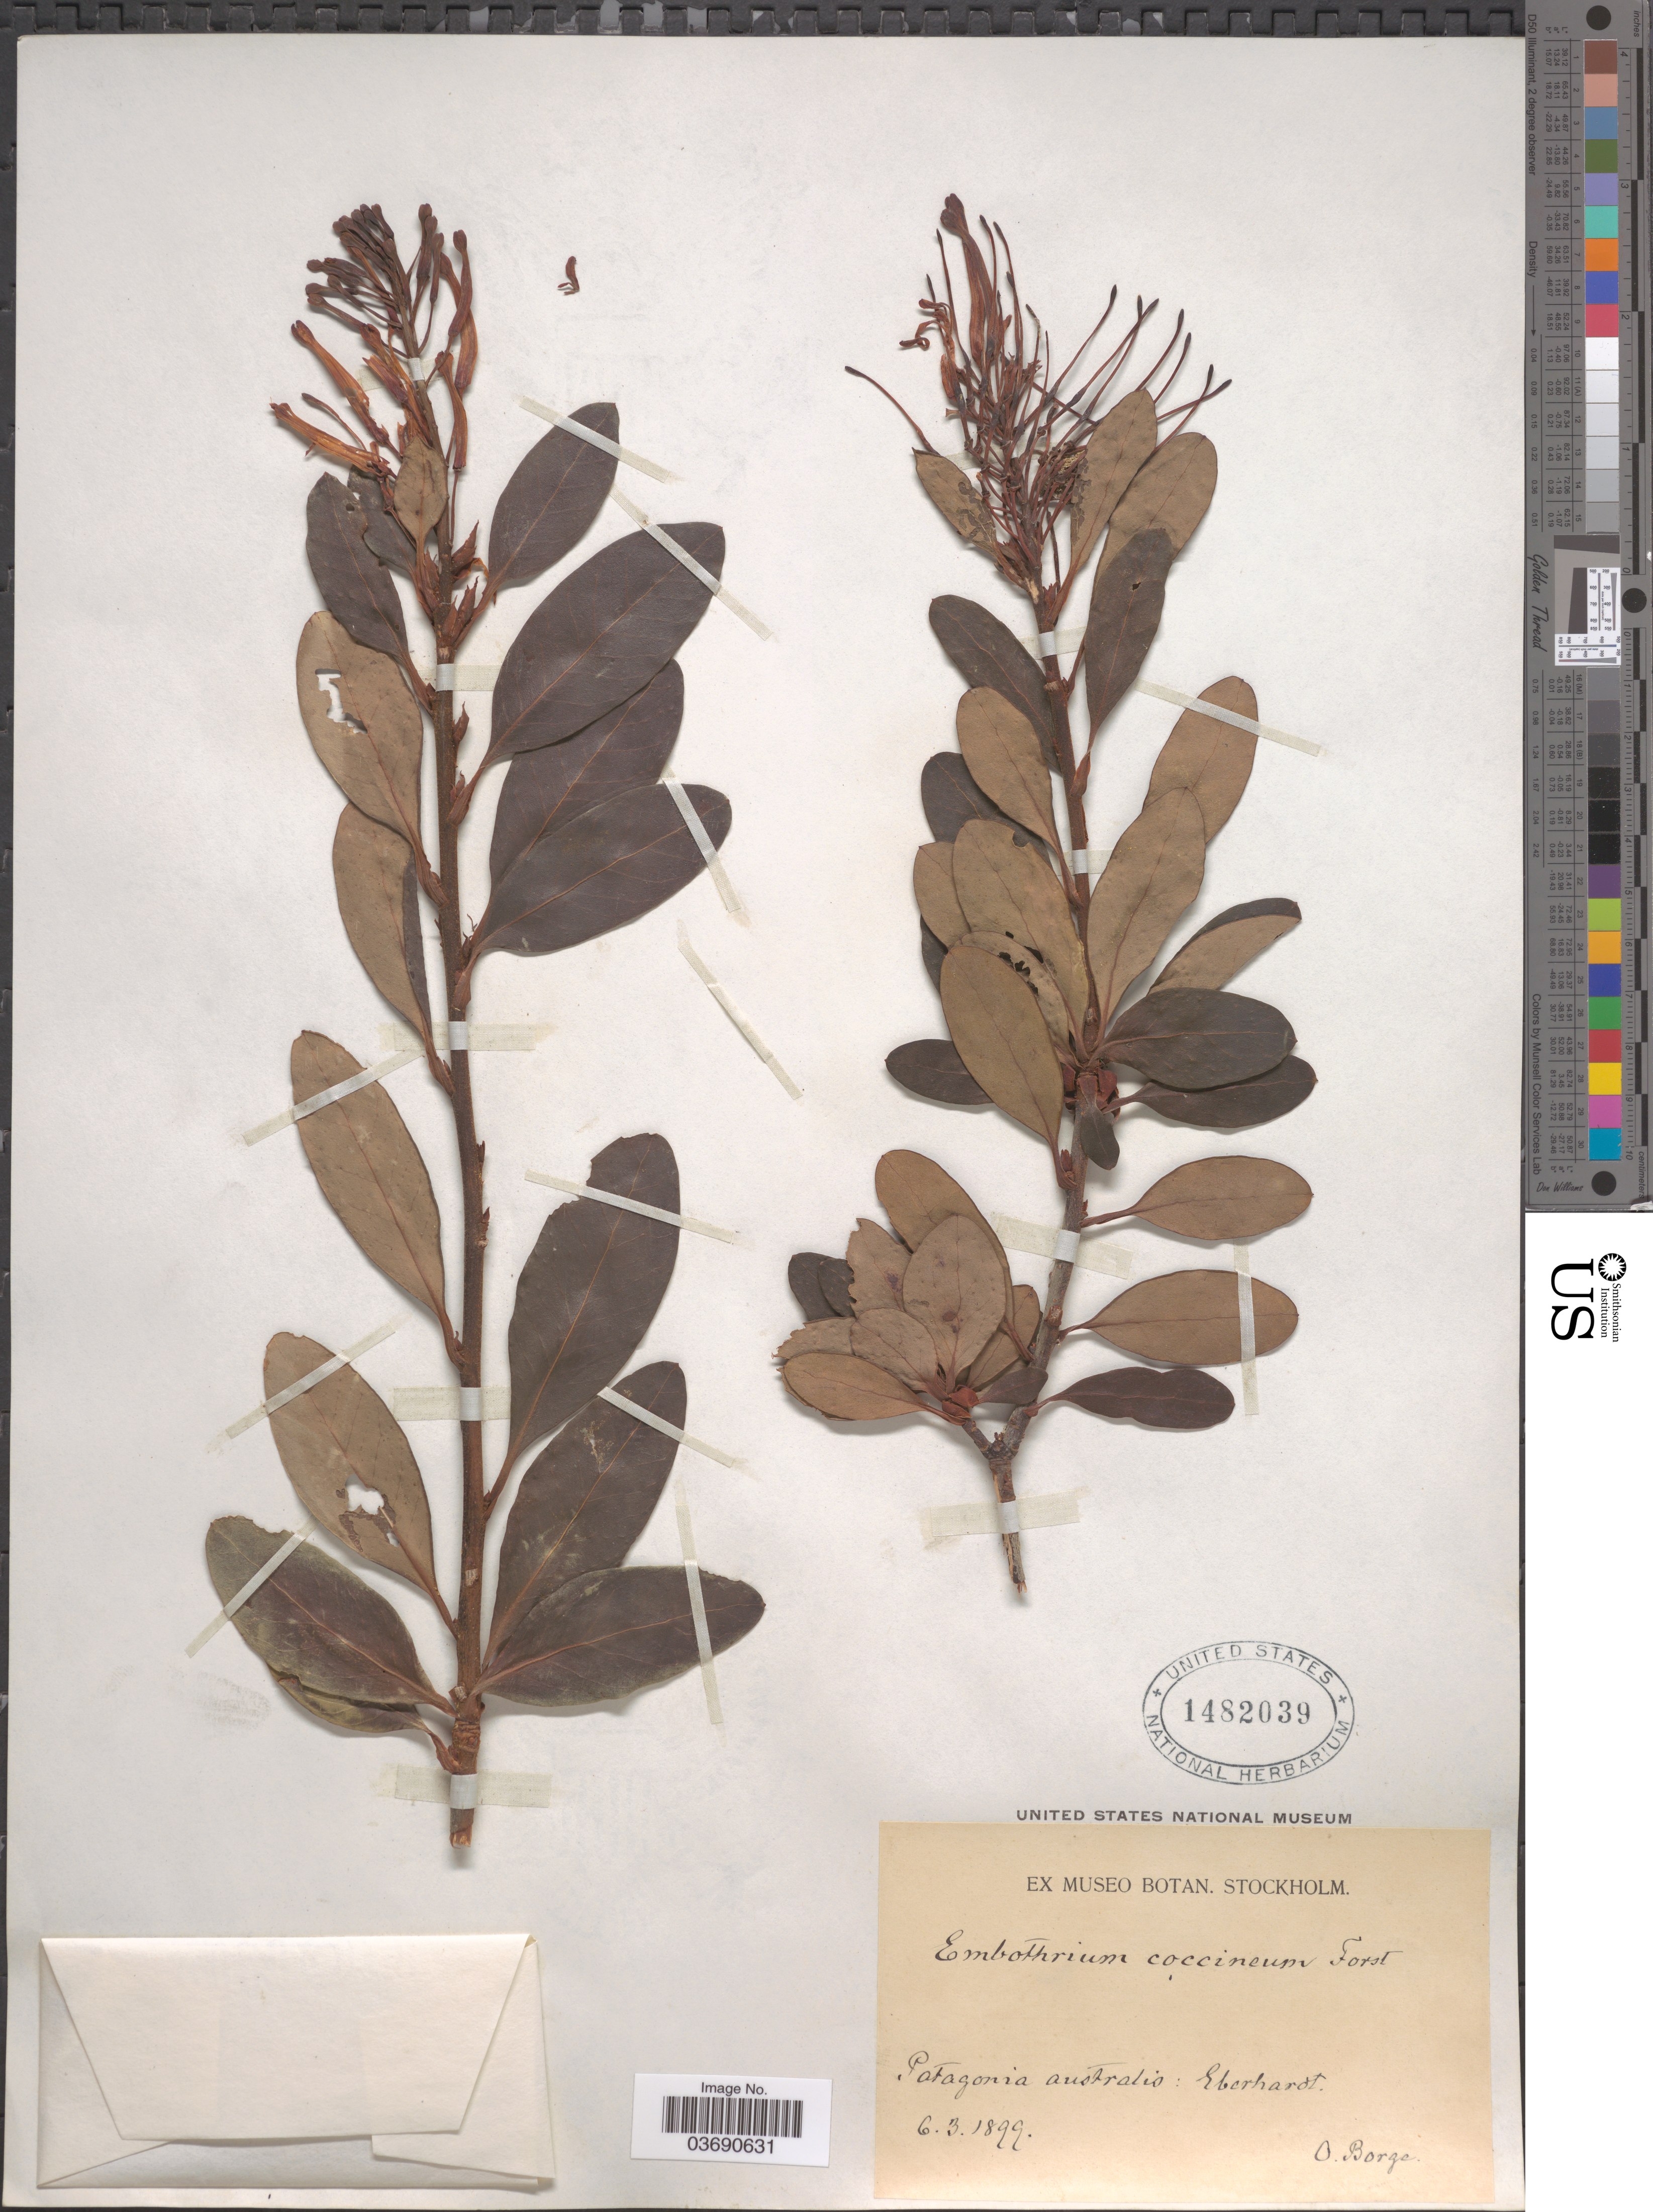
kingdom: Plantae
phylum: Tracheophyta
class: Magnoliopsida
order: Proteales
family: Proteaceae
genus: Embothrium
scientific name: Embothrium coccineum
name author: J.R. Forst. & G. Forst.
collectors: O. Borge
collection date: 1899-03-06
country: Chile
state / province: Magallanes y de la Antártica Chilena (XII)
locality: Patagonia australis: Eberhardt.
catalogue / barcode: US 1482039